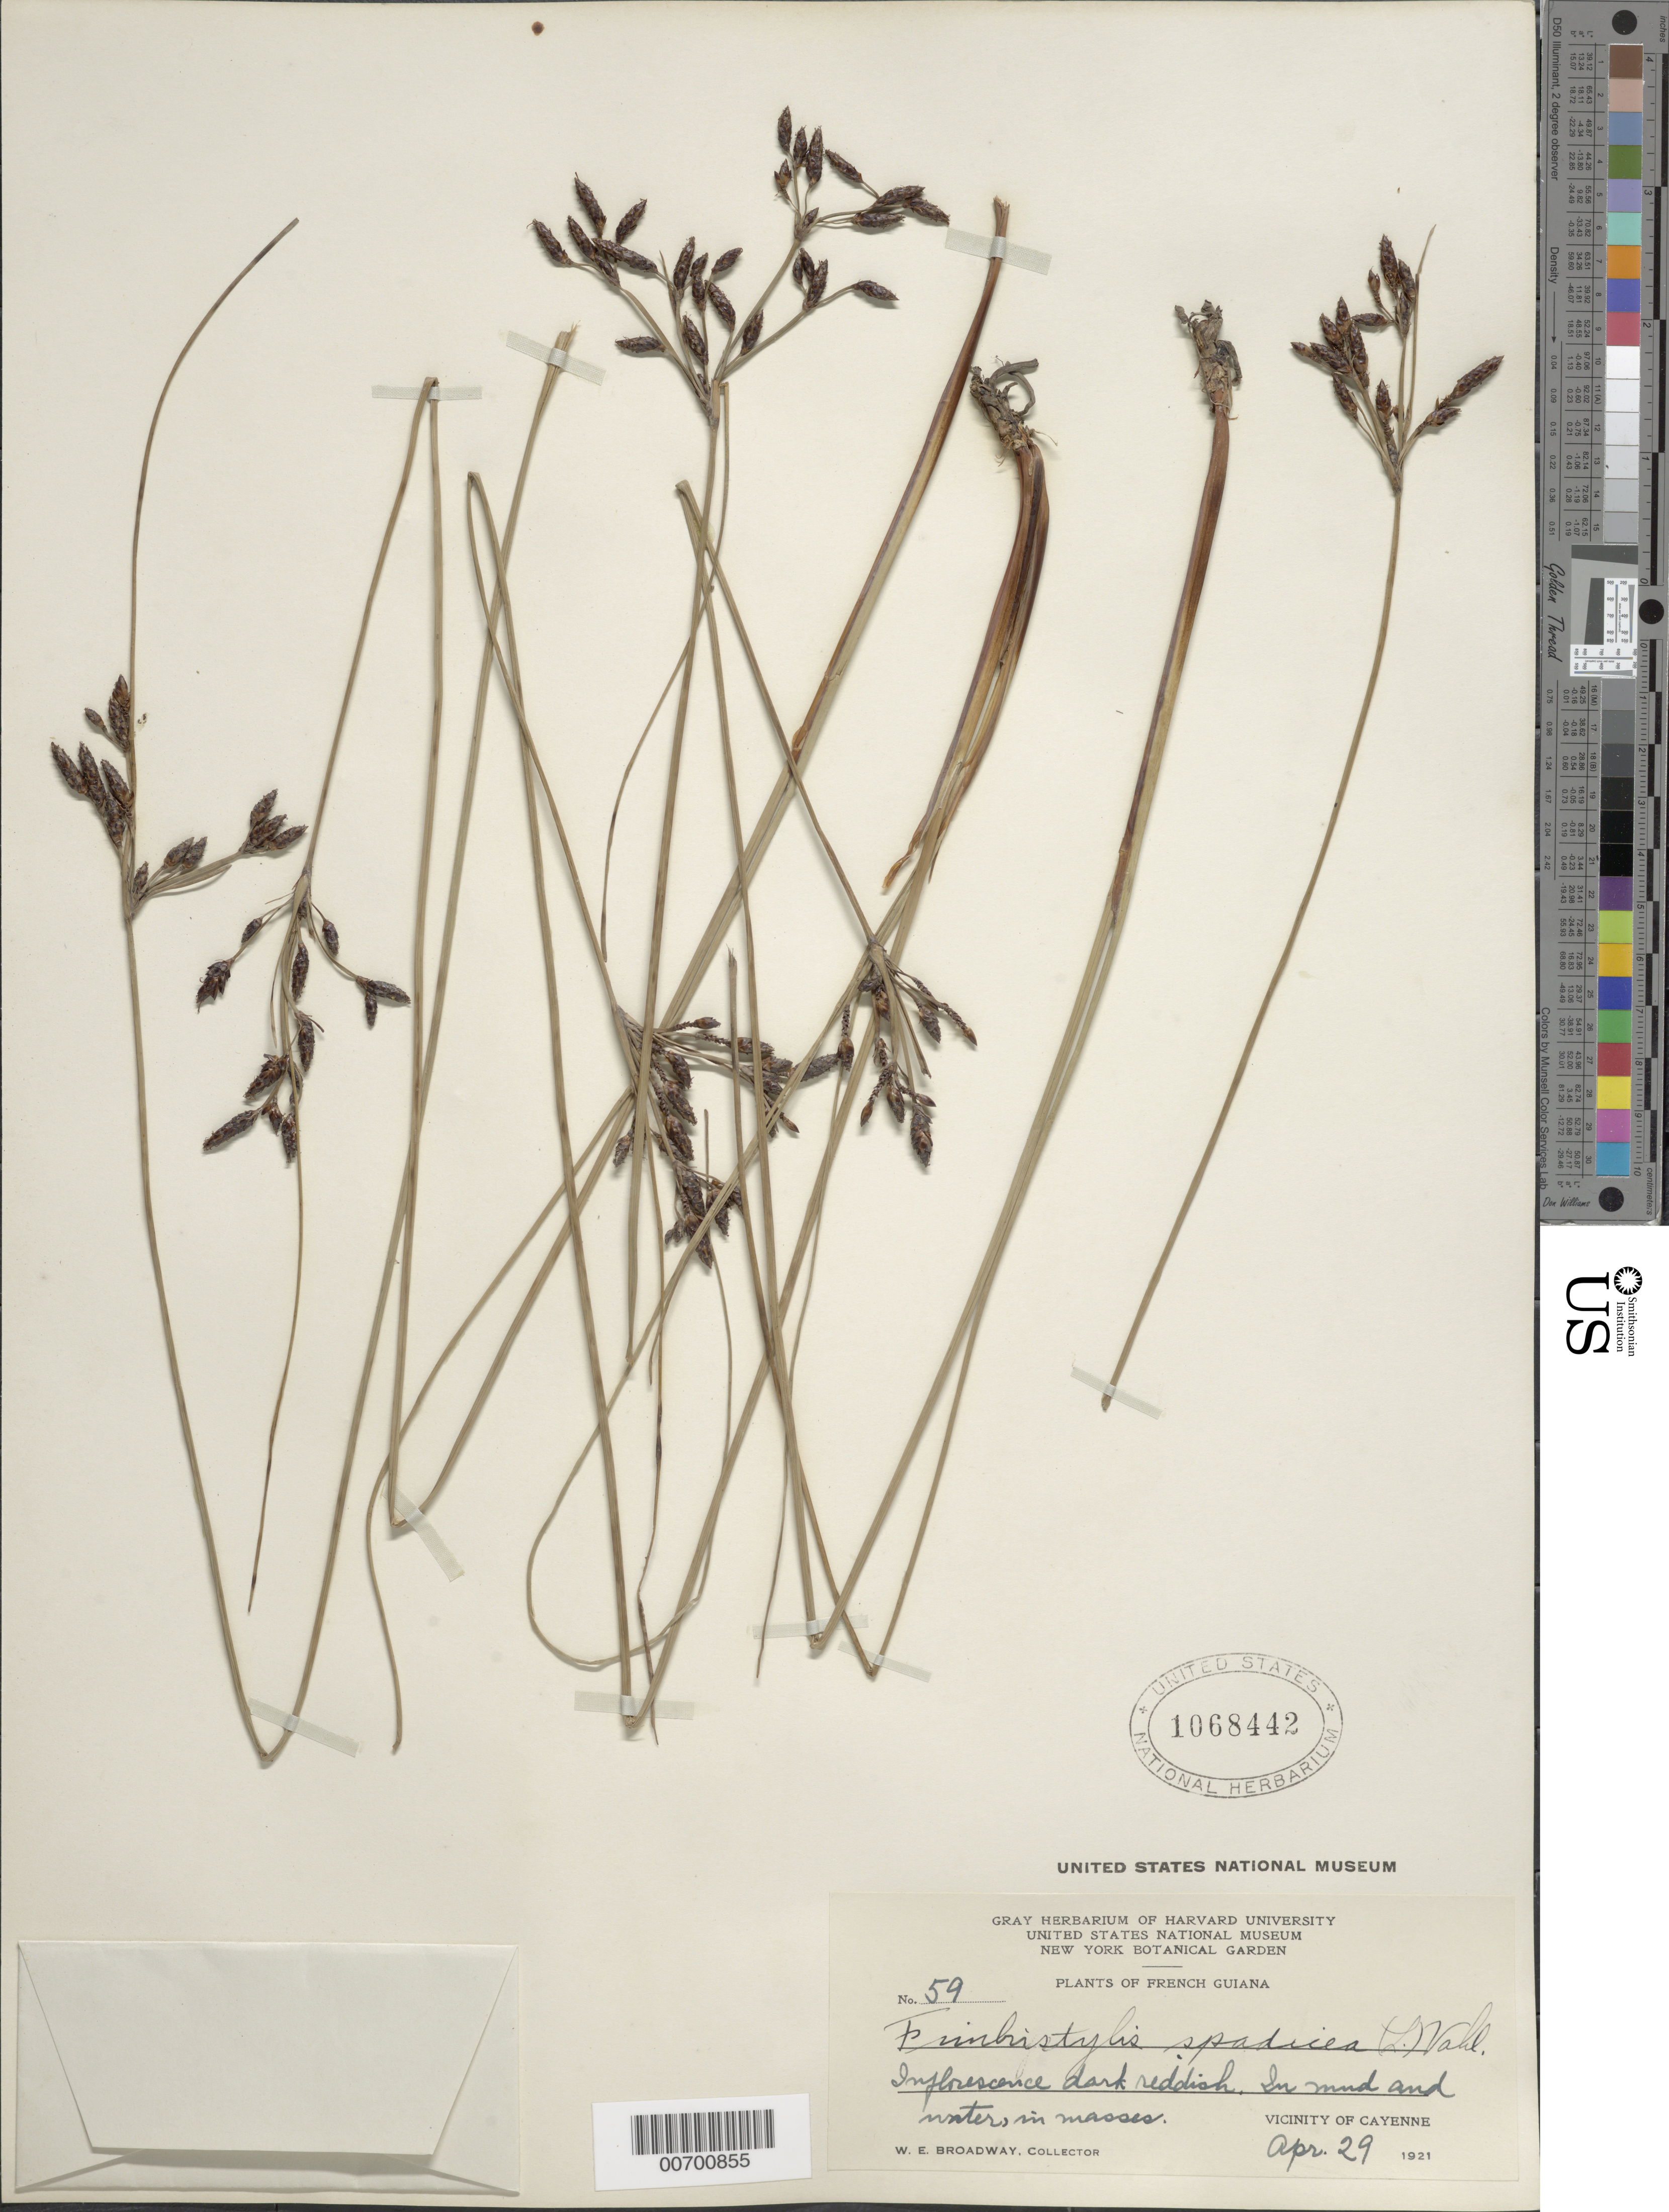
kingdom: Plantae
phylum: Tracheophyta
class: Liliopsida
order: Poales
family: Cyperaceae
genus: Fimbristylis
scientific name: Fimbristylis spadicea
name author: (L.) Vahl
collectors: W. E. Broadway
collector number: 59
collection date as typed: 29-Apr-21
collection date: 1921-04-29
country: French Guiana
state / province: Cayenne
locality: Cayenne, vic.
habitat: In mud and water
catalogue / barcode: US 1068442